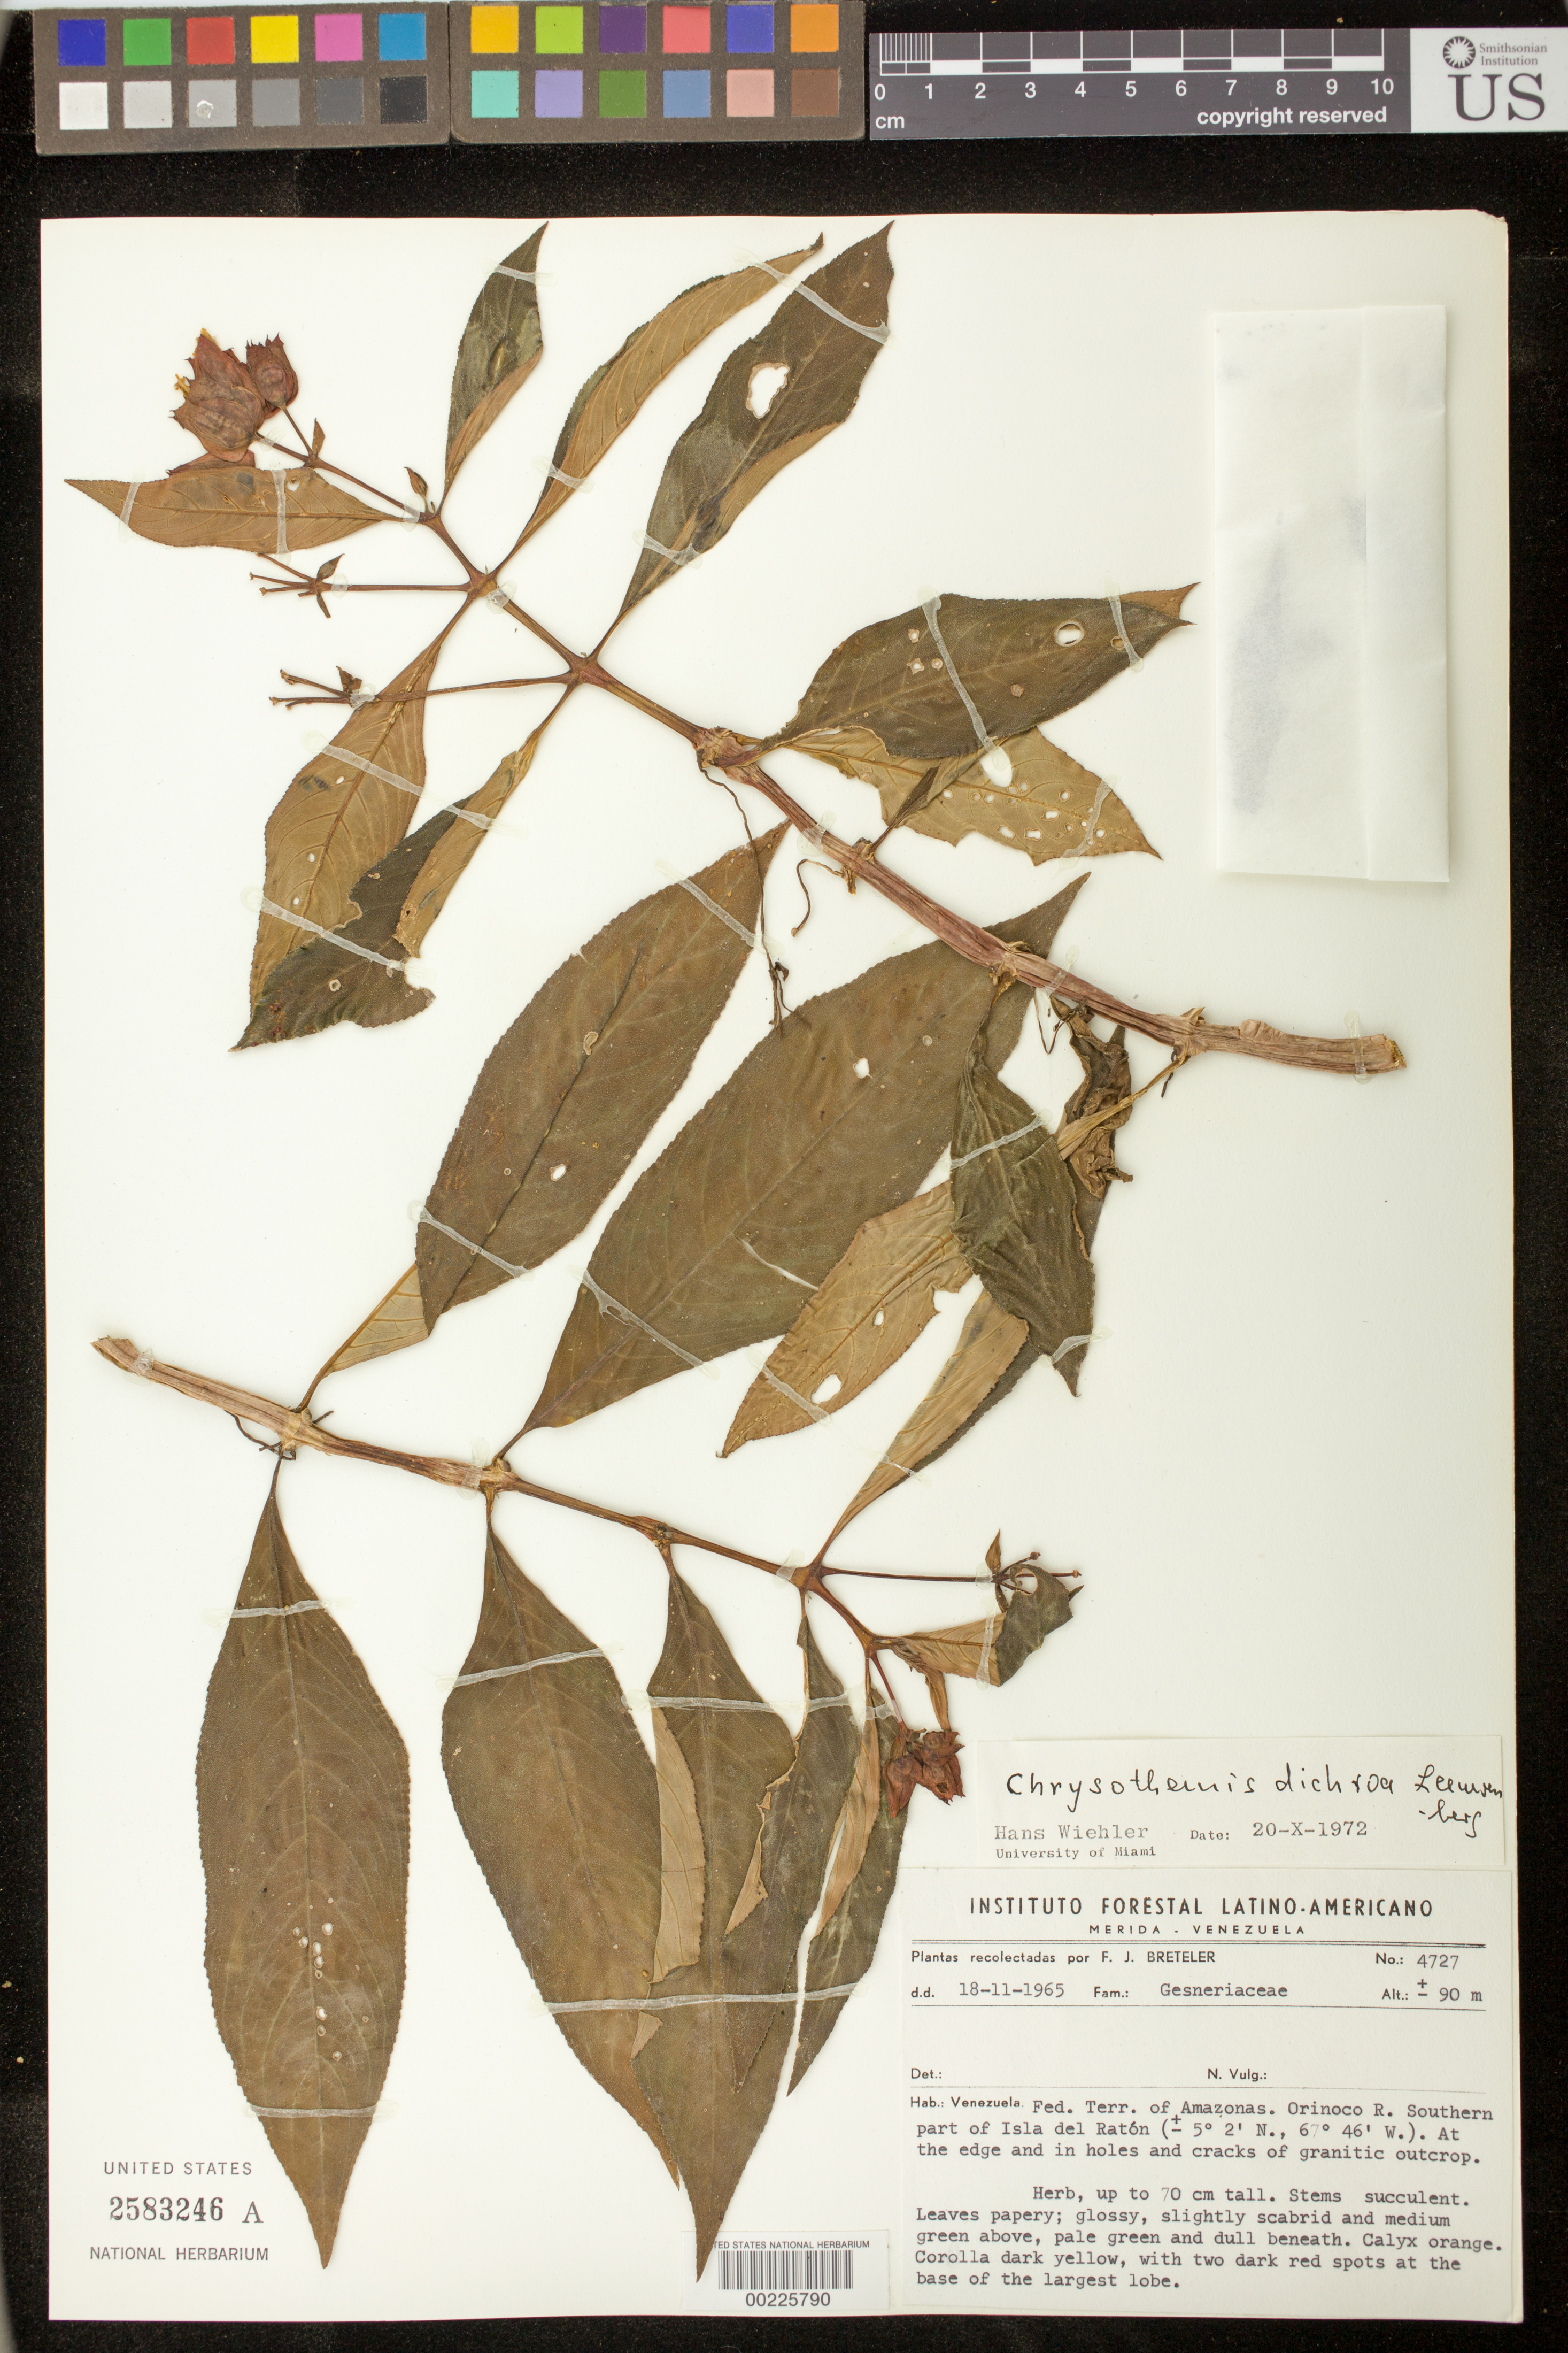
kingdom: Plantae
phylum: Tracheophyta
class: Magnoliopsida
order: Lamiales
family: Gesneriaceae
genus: Chrysothemis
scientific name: Chrysothemis dichroa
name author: Leeuwenb.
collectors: F. J. Breteler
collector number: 4727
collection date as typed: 18 Nov 1965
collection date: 1965-11-18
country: Venezuela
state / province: Amazonas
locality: Orinoco R, southern part of Isla del Raton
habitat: At the edge and in holes and cracks of granitic outcrop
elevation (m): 90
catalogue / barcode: US 2583246A